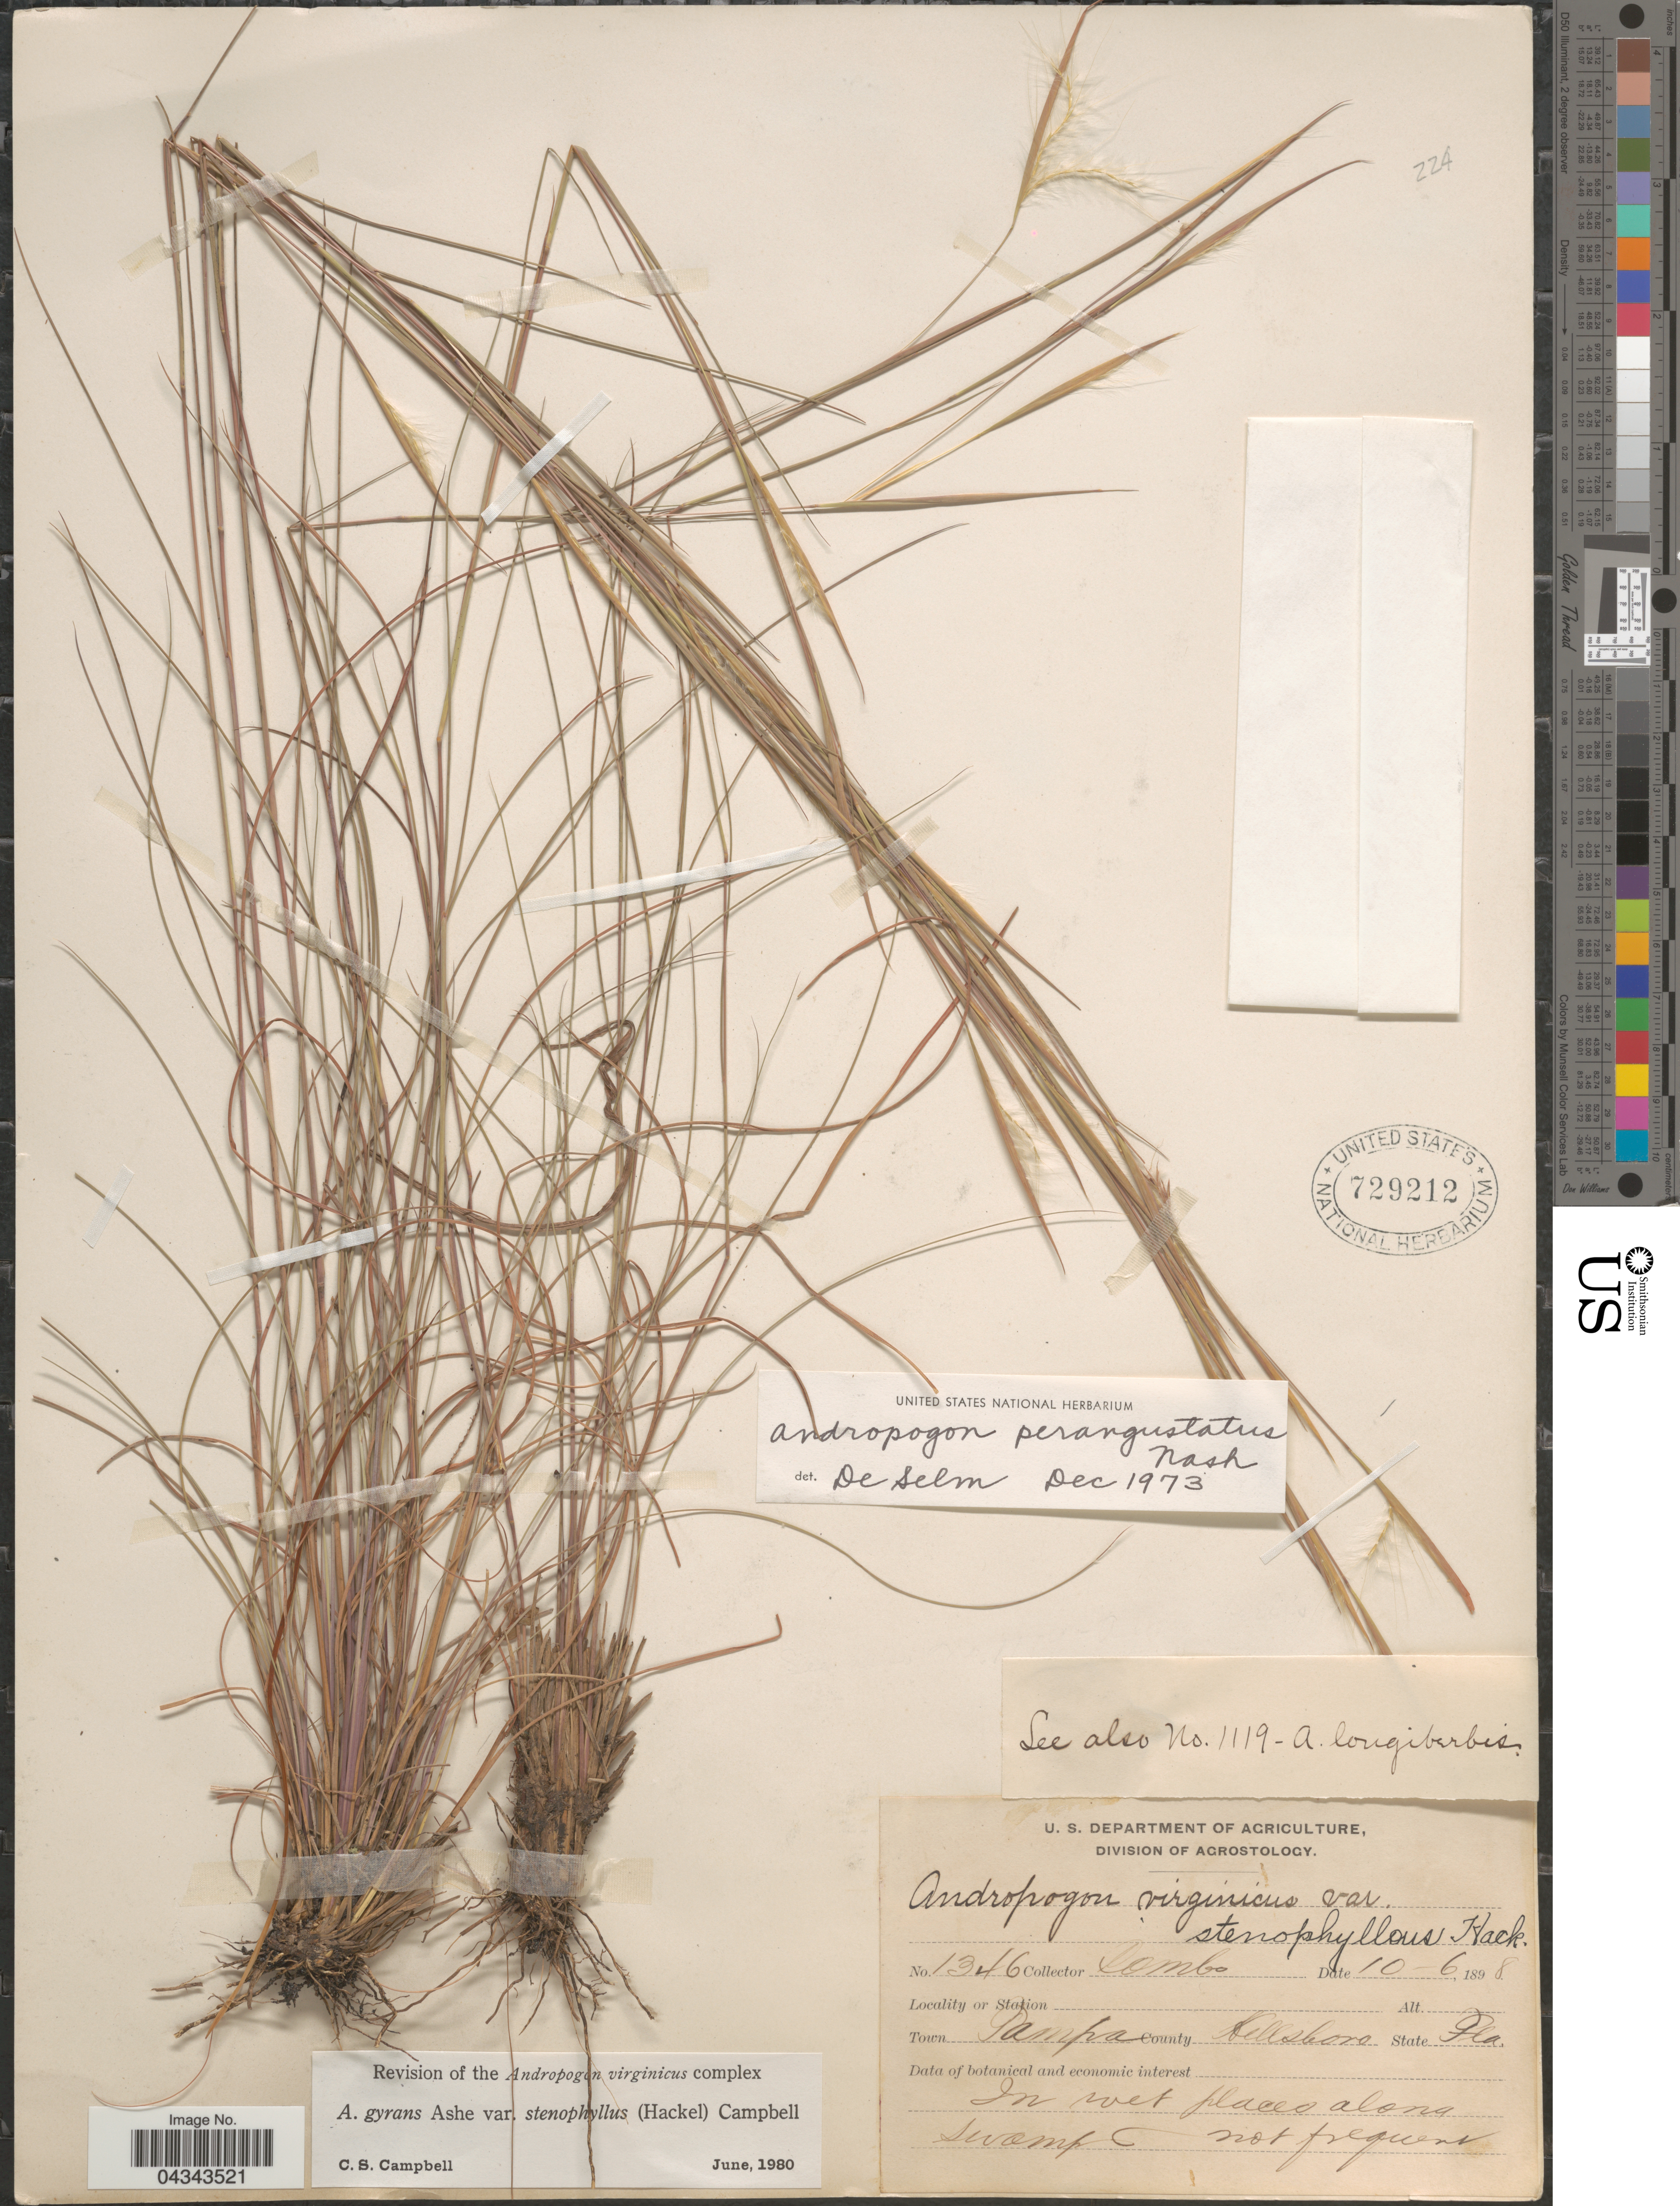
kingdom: Plantae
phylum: Tracheophyta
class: Liliopsida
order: Poales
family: Poaceae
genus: Andropogon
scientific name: Andropogon gyrans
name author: Ashe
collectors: -. Combs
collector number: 1346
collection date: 1898-10-06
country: United States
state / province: Florida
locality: Town Tampa. County Hillsboro.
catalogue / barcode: US 729212